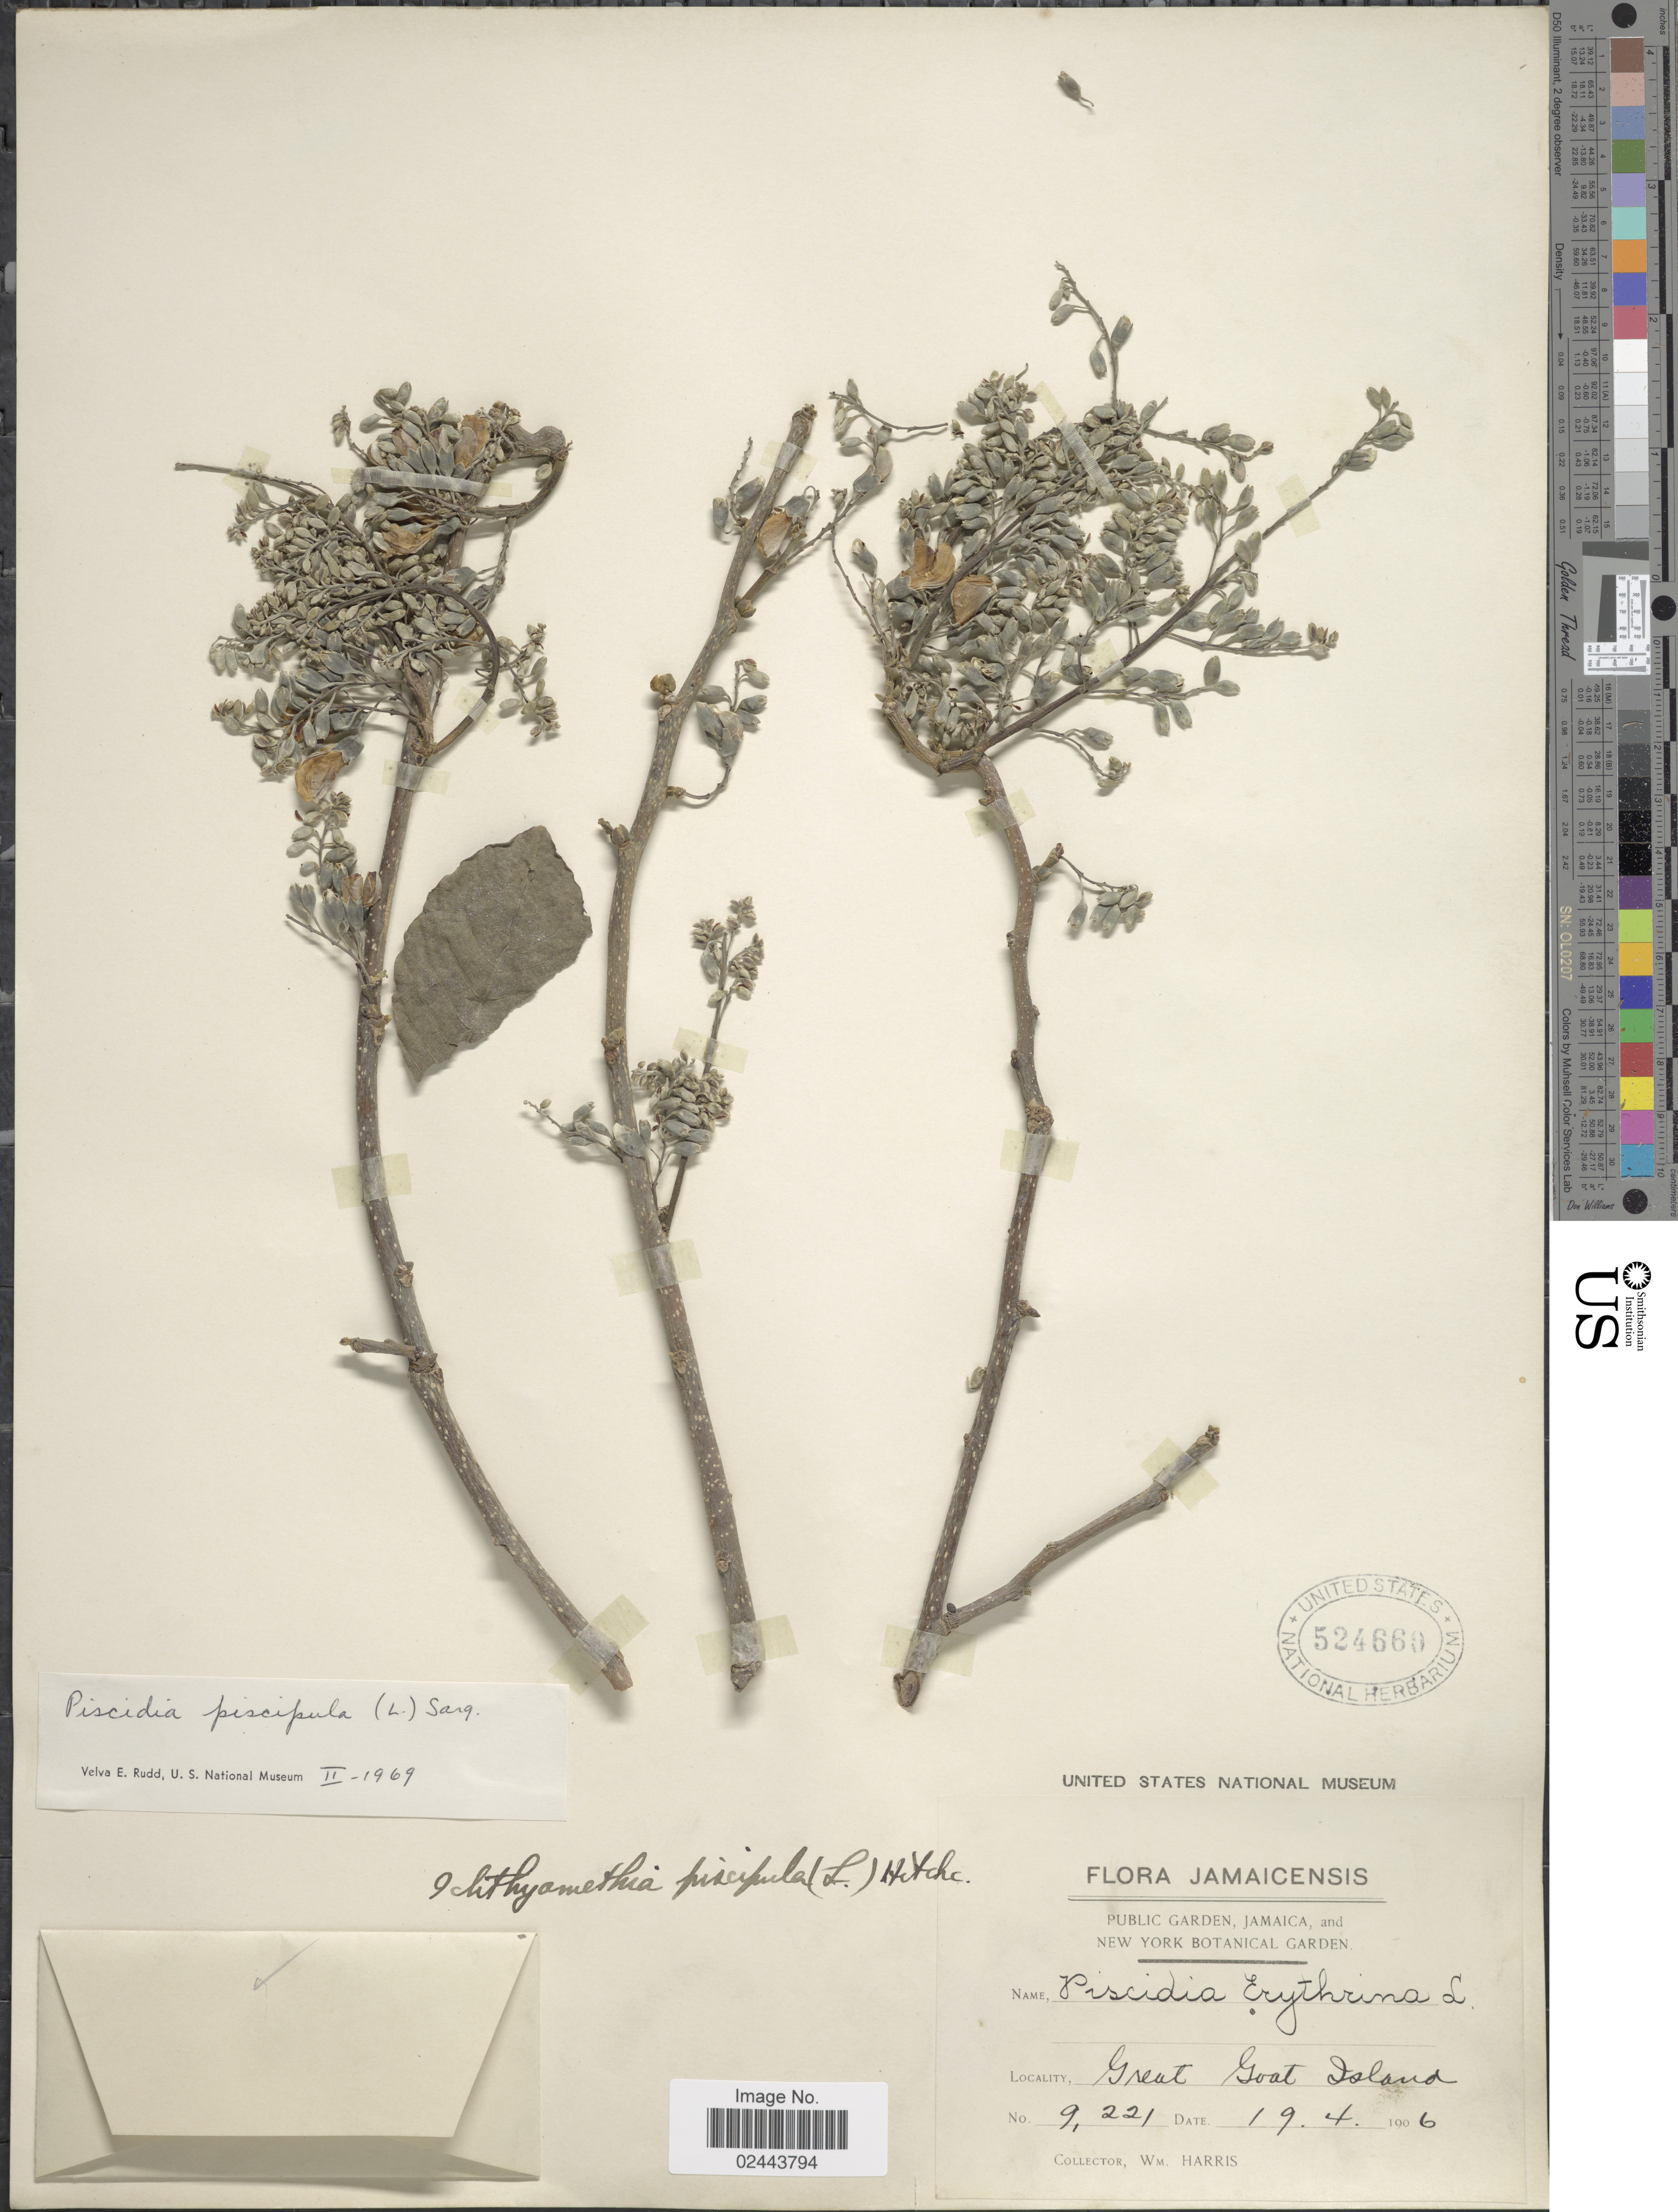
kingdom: Plantae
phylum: Tracheophyta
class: Magnoliopsida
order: Fabales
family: Fabaceae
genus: Piscidia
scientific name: Piscidia piscipula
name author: (L.) Sarg.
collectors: W. H. Harris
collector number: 9221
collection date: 1906-04-19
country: Jamaica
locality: Great Goat Island.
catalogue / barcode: US 524660